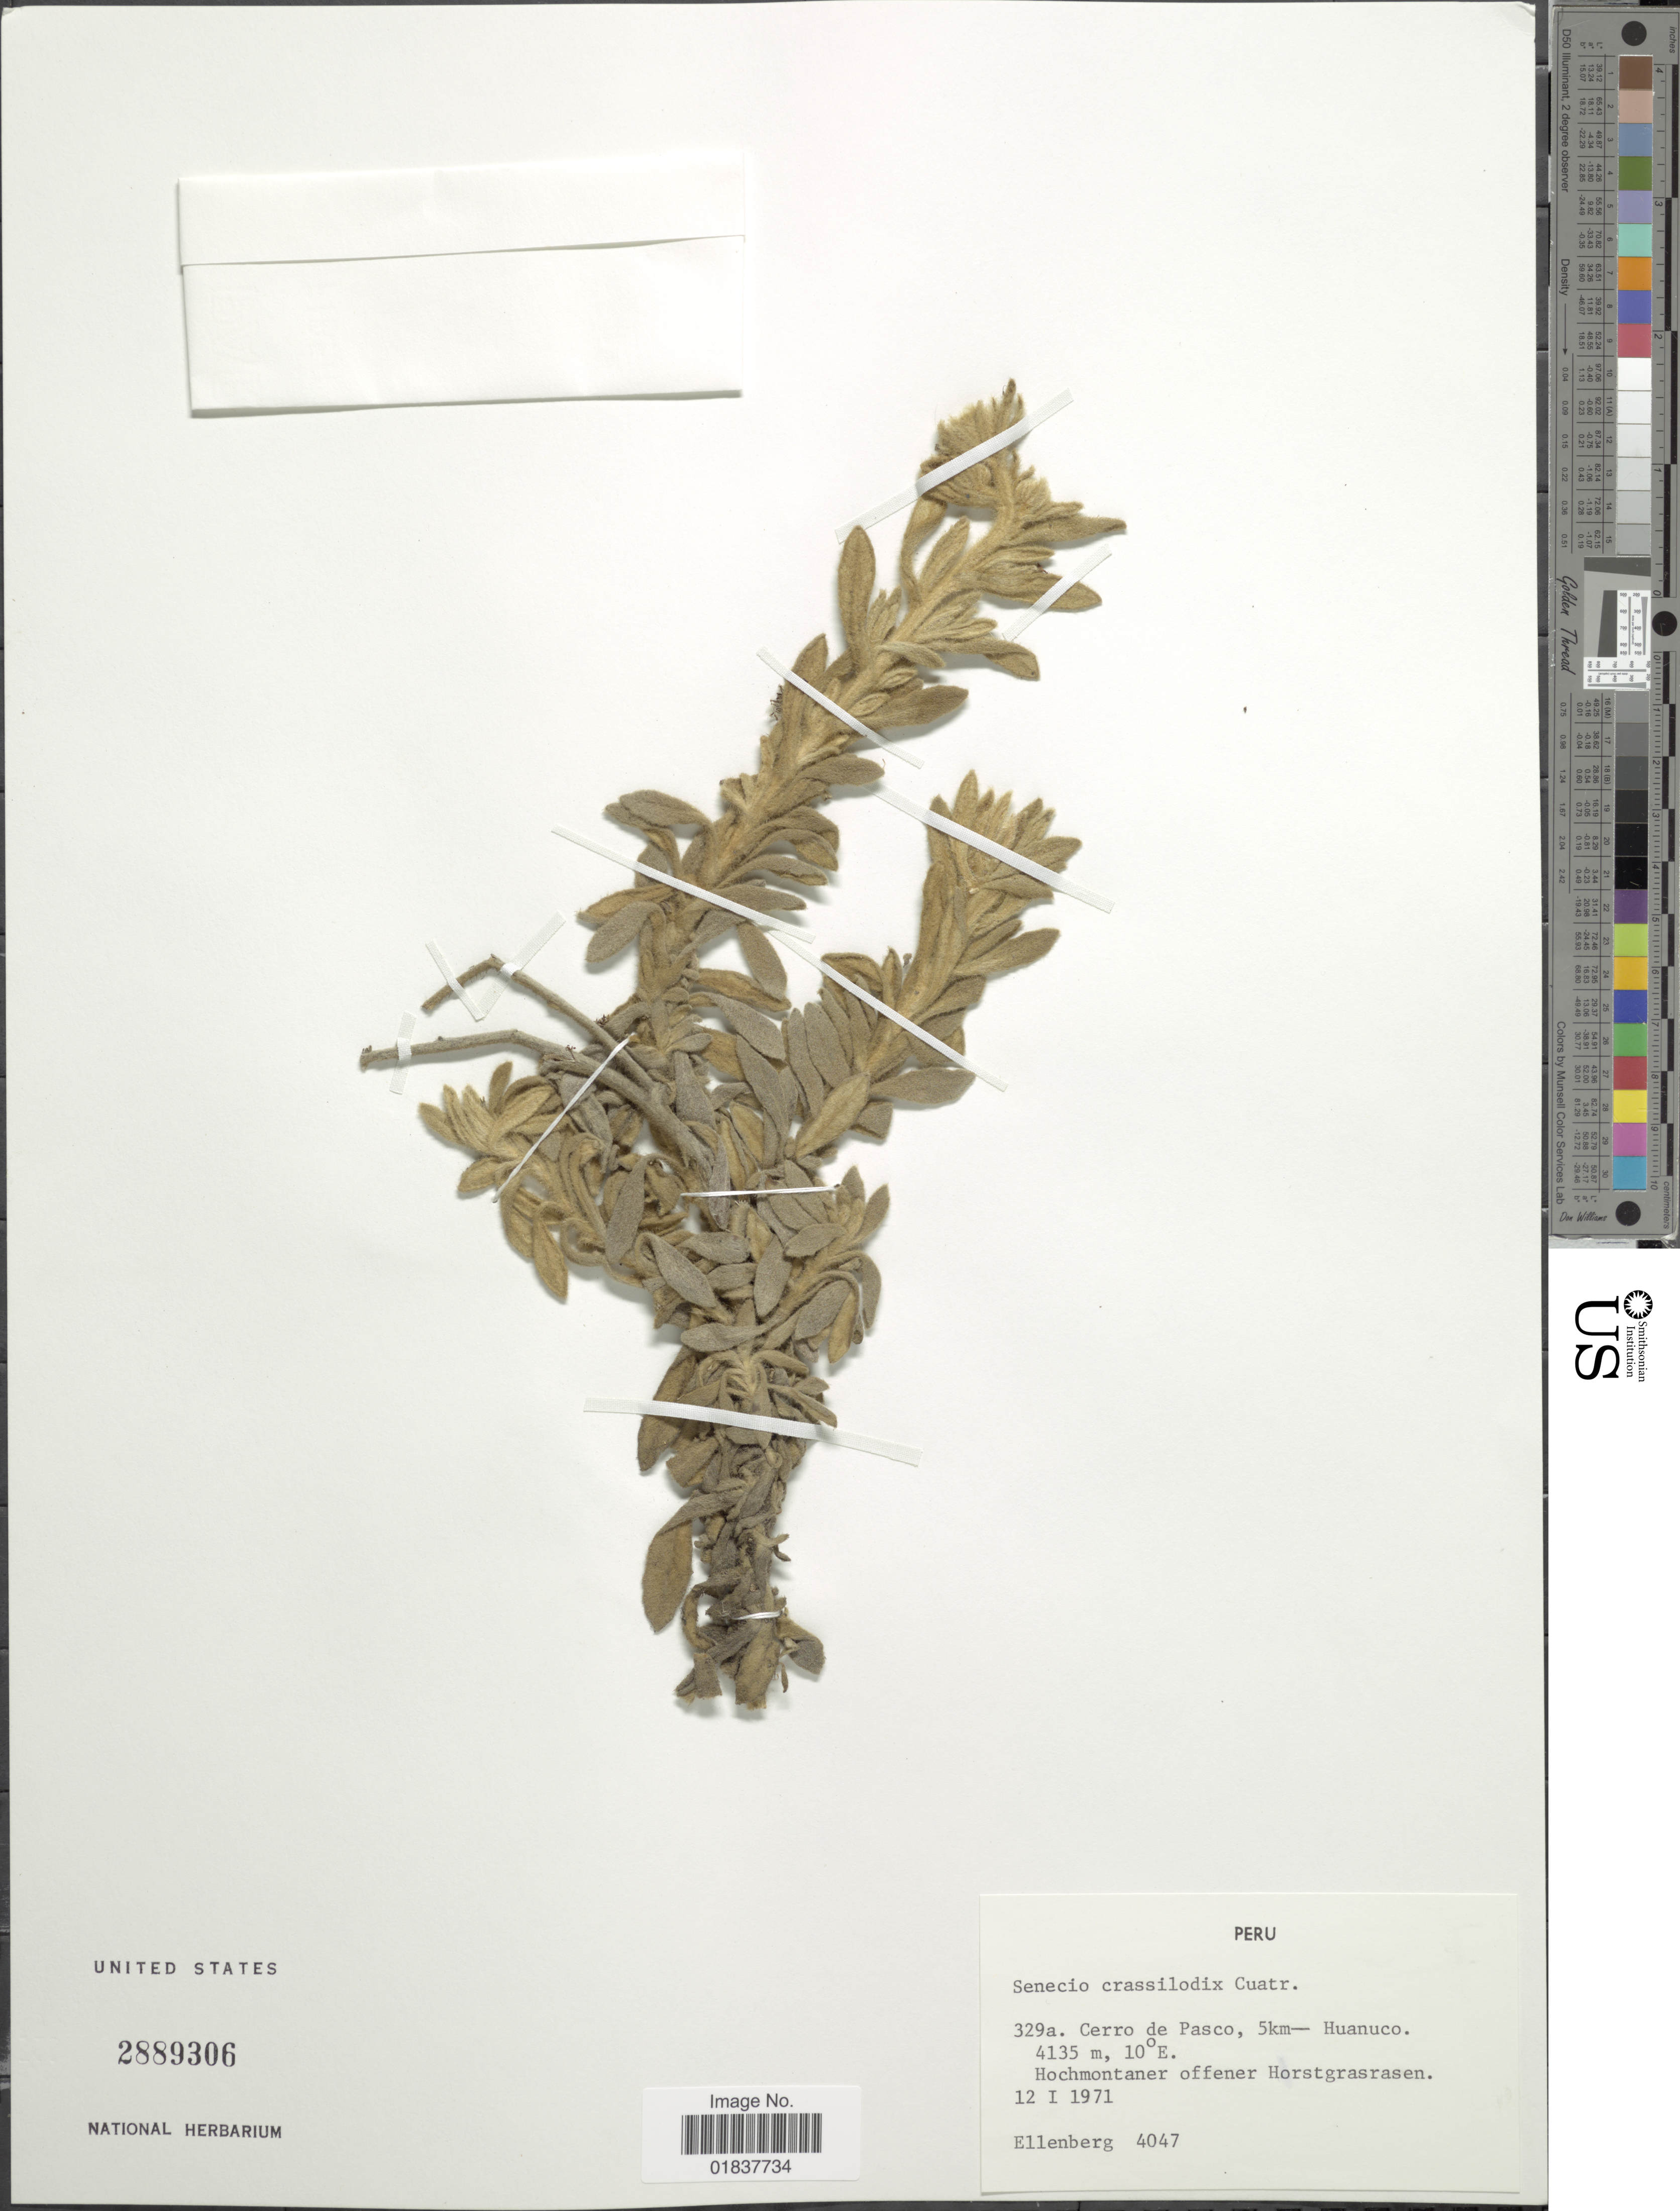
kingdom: Plantae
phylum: Tracheophyta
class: Magnoliopsida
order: Asterales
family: Asteraceae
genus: Senecio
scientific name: Senecio crassilodix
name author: Cuatrec.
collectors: Ellenberg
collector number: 4047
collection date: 1971-01-12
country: Peru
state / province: Pasco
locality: Cerro de Pasco, 5 km Huanuco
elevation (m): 4135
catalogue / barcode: US 2889306